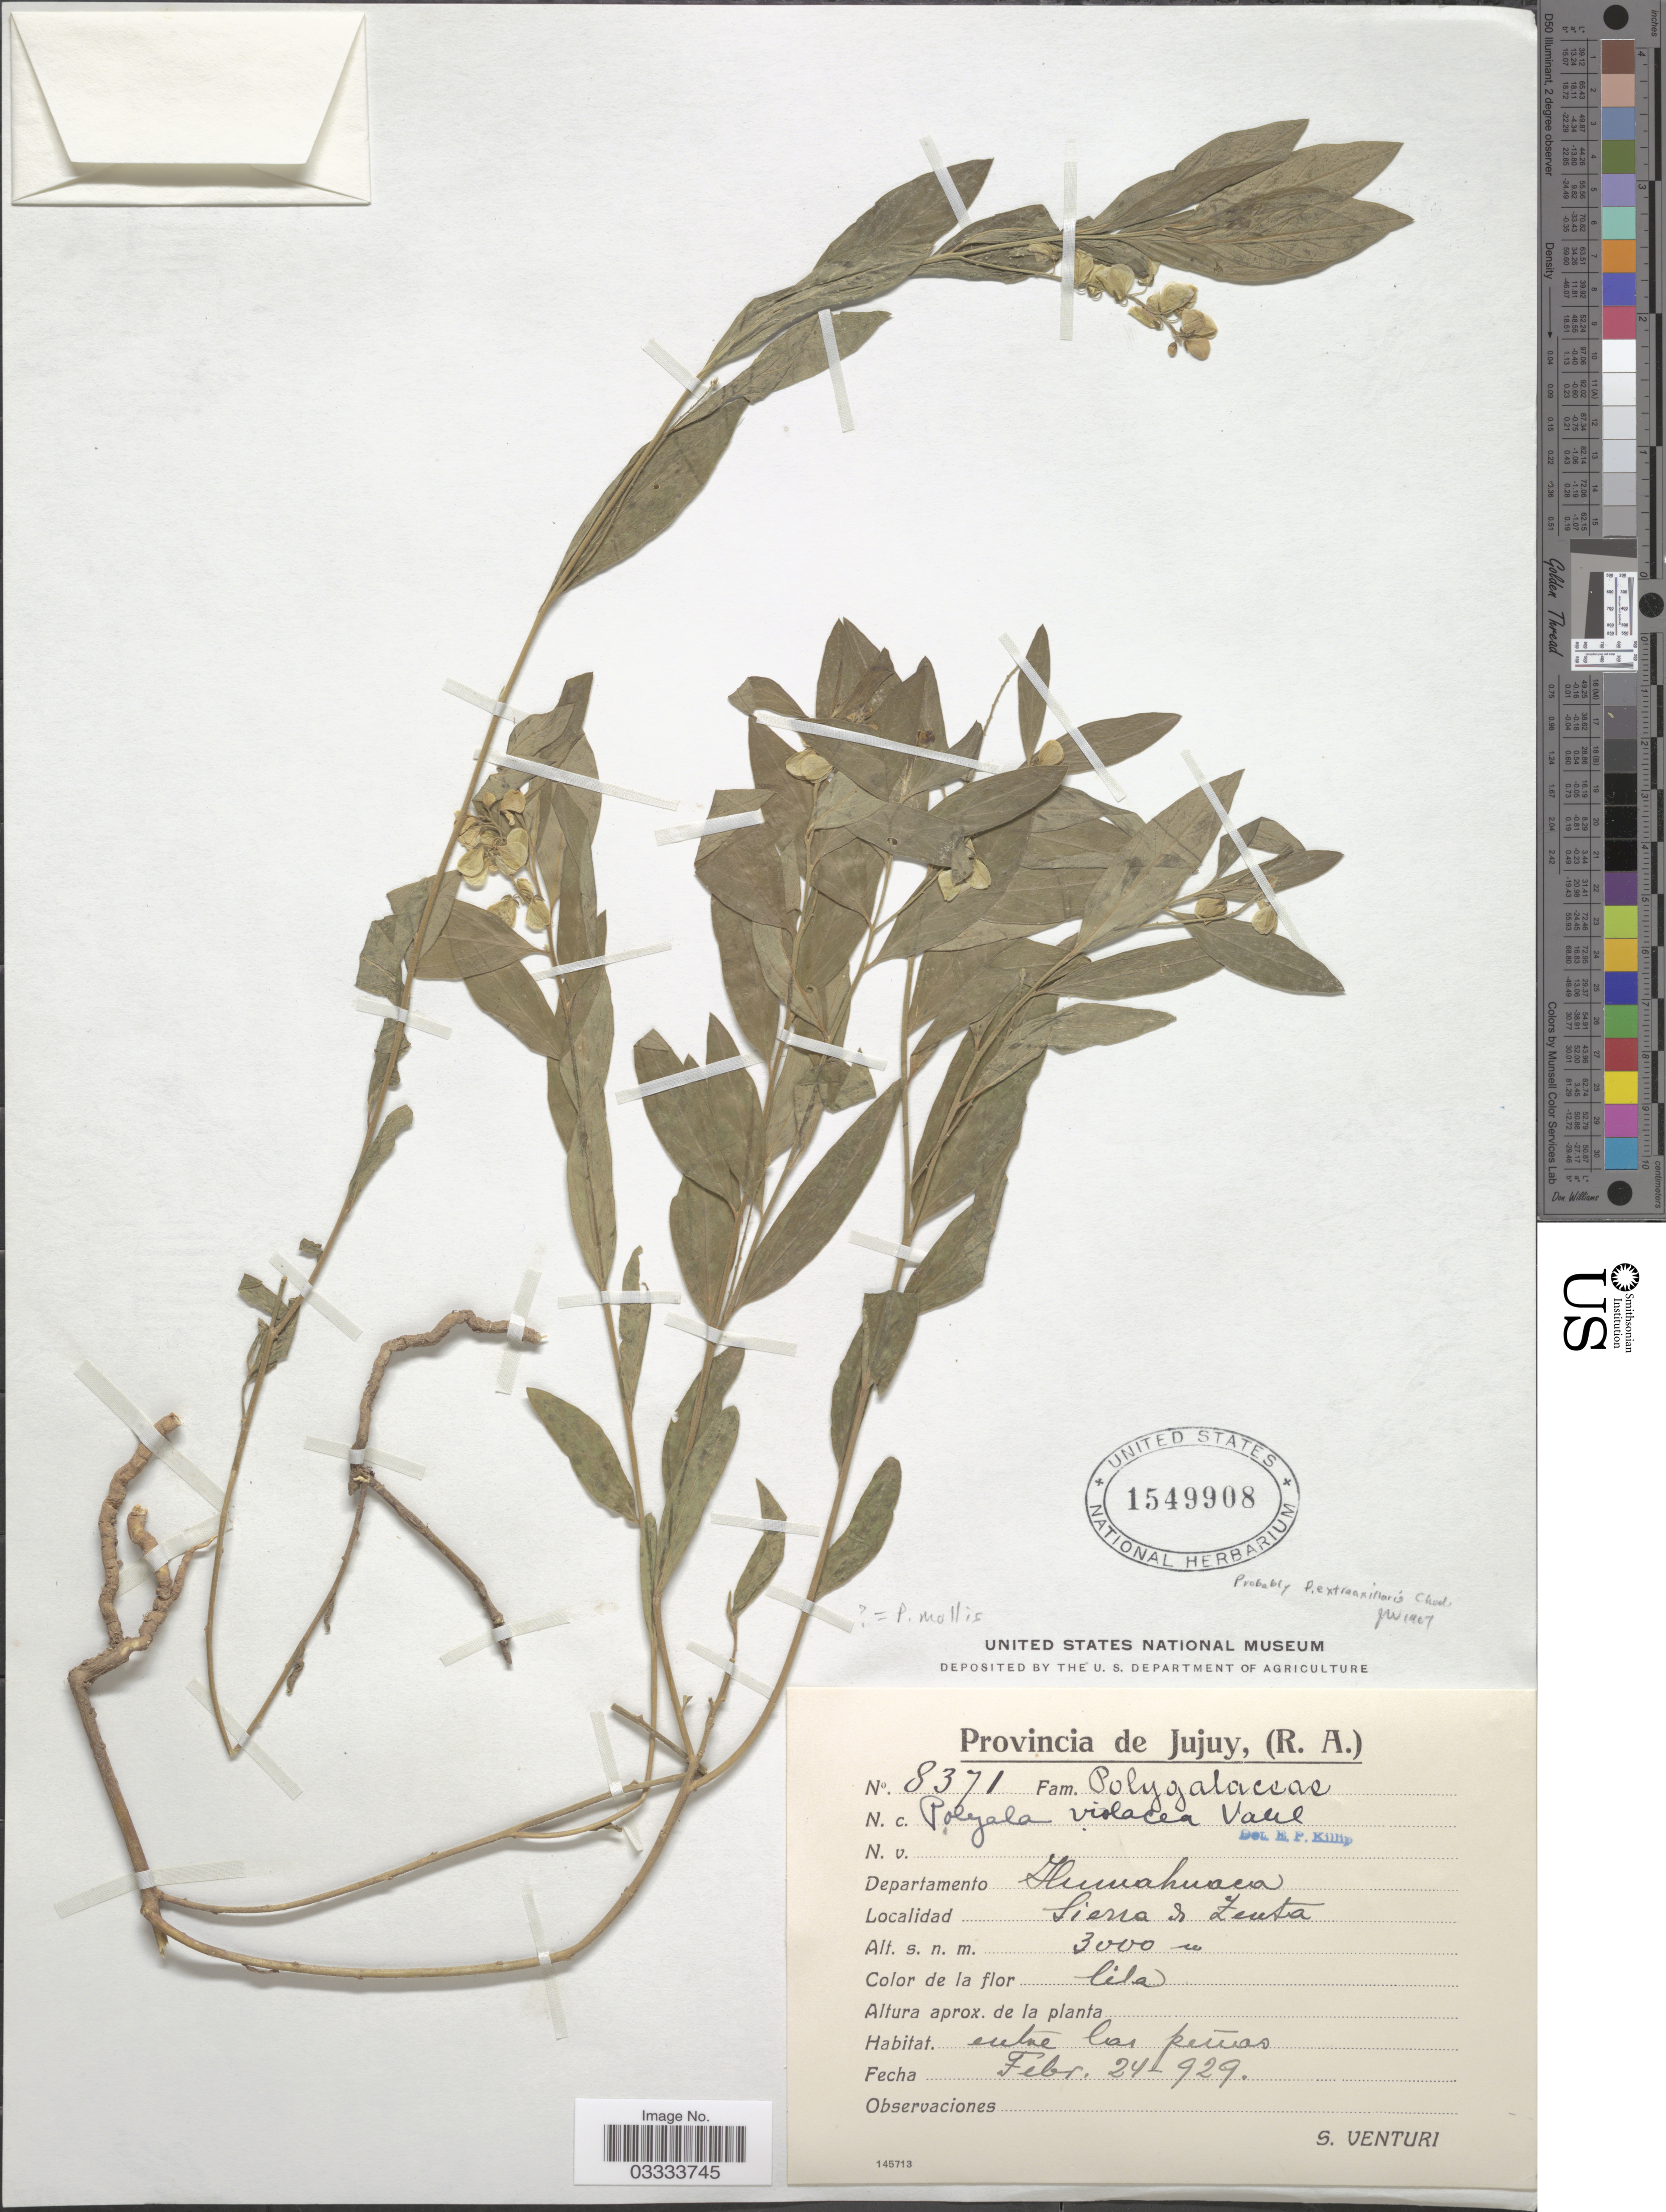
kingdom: Plantae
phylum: Tracheophyta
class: Magnoliopsida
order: Fabales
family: Polygalaceae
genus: Asemeia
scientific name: Asemeia extraaxillaris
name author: (Chodat) J.F.B. Pastore & J.R. Abbott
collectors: S. Venturi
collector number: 8371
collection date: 1929-02-24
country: Argentina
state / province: Jujuy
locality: Departamento Humahuaca. Sierra de Zenta.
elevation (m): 3000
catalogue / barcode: US 1549908